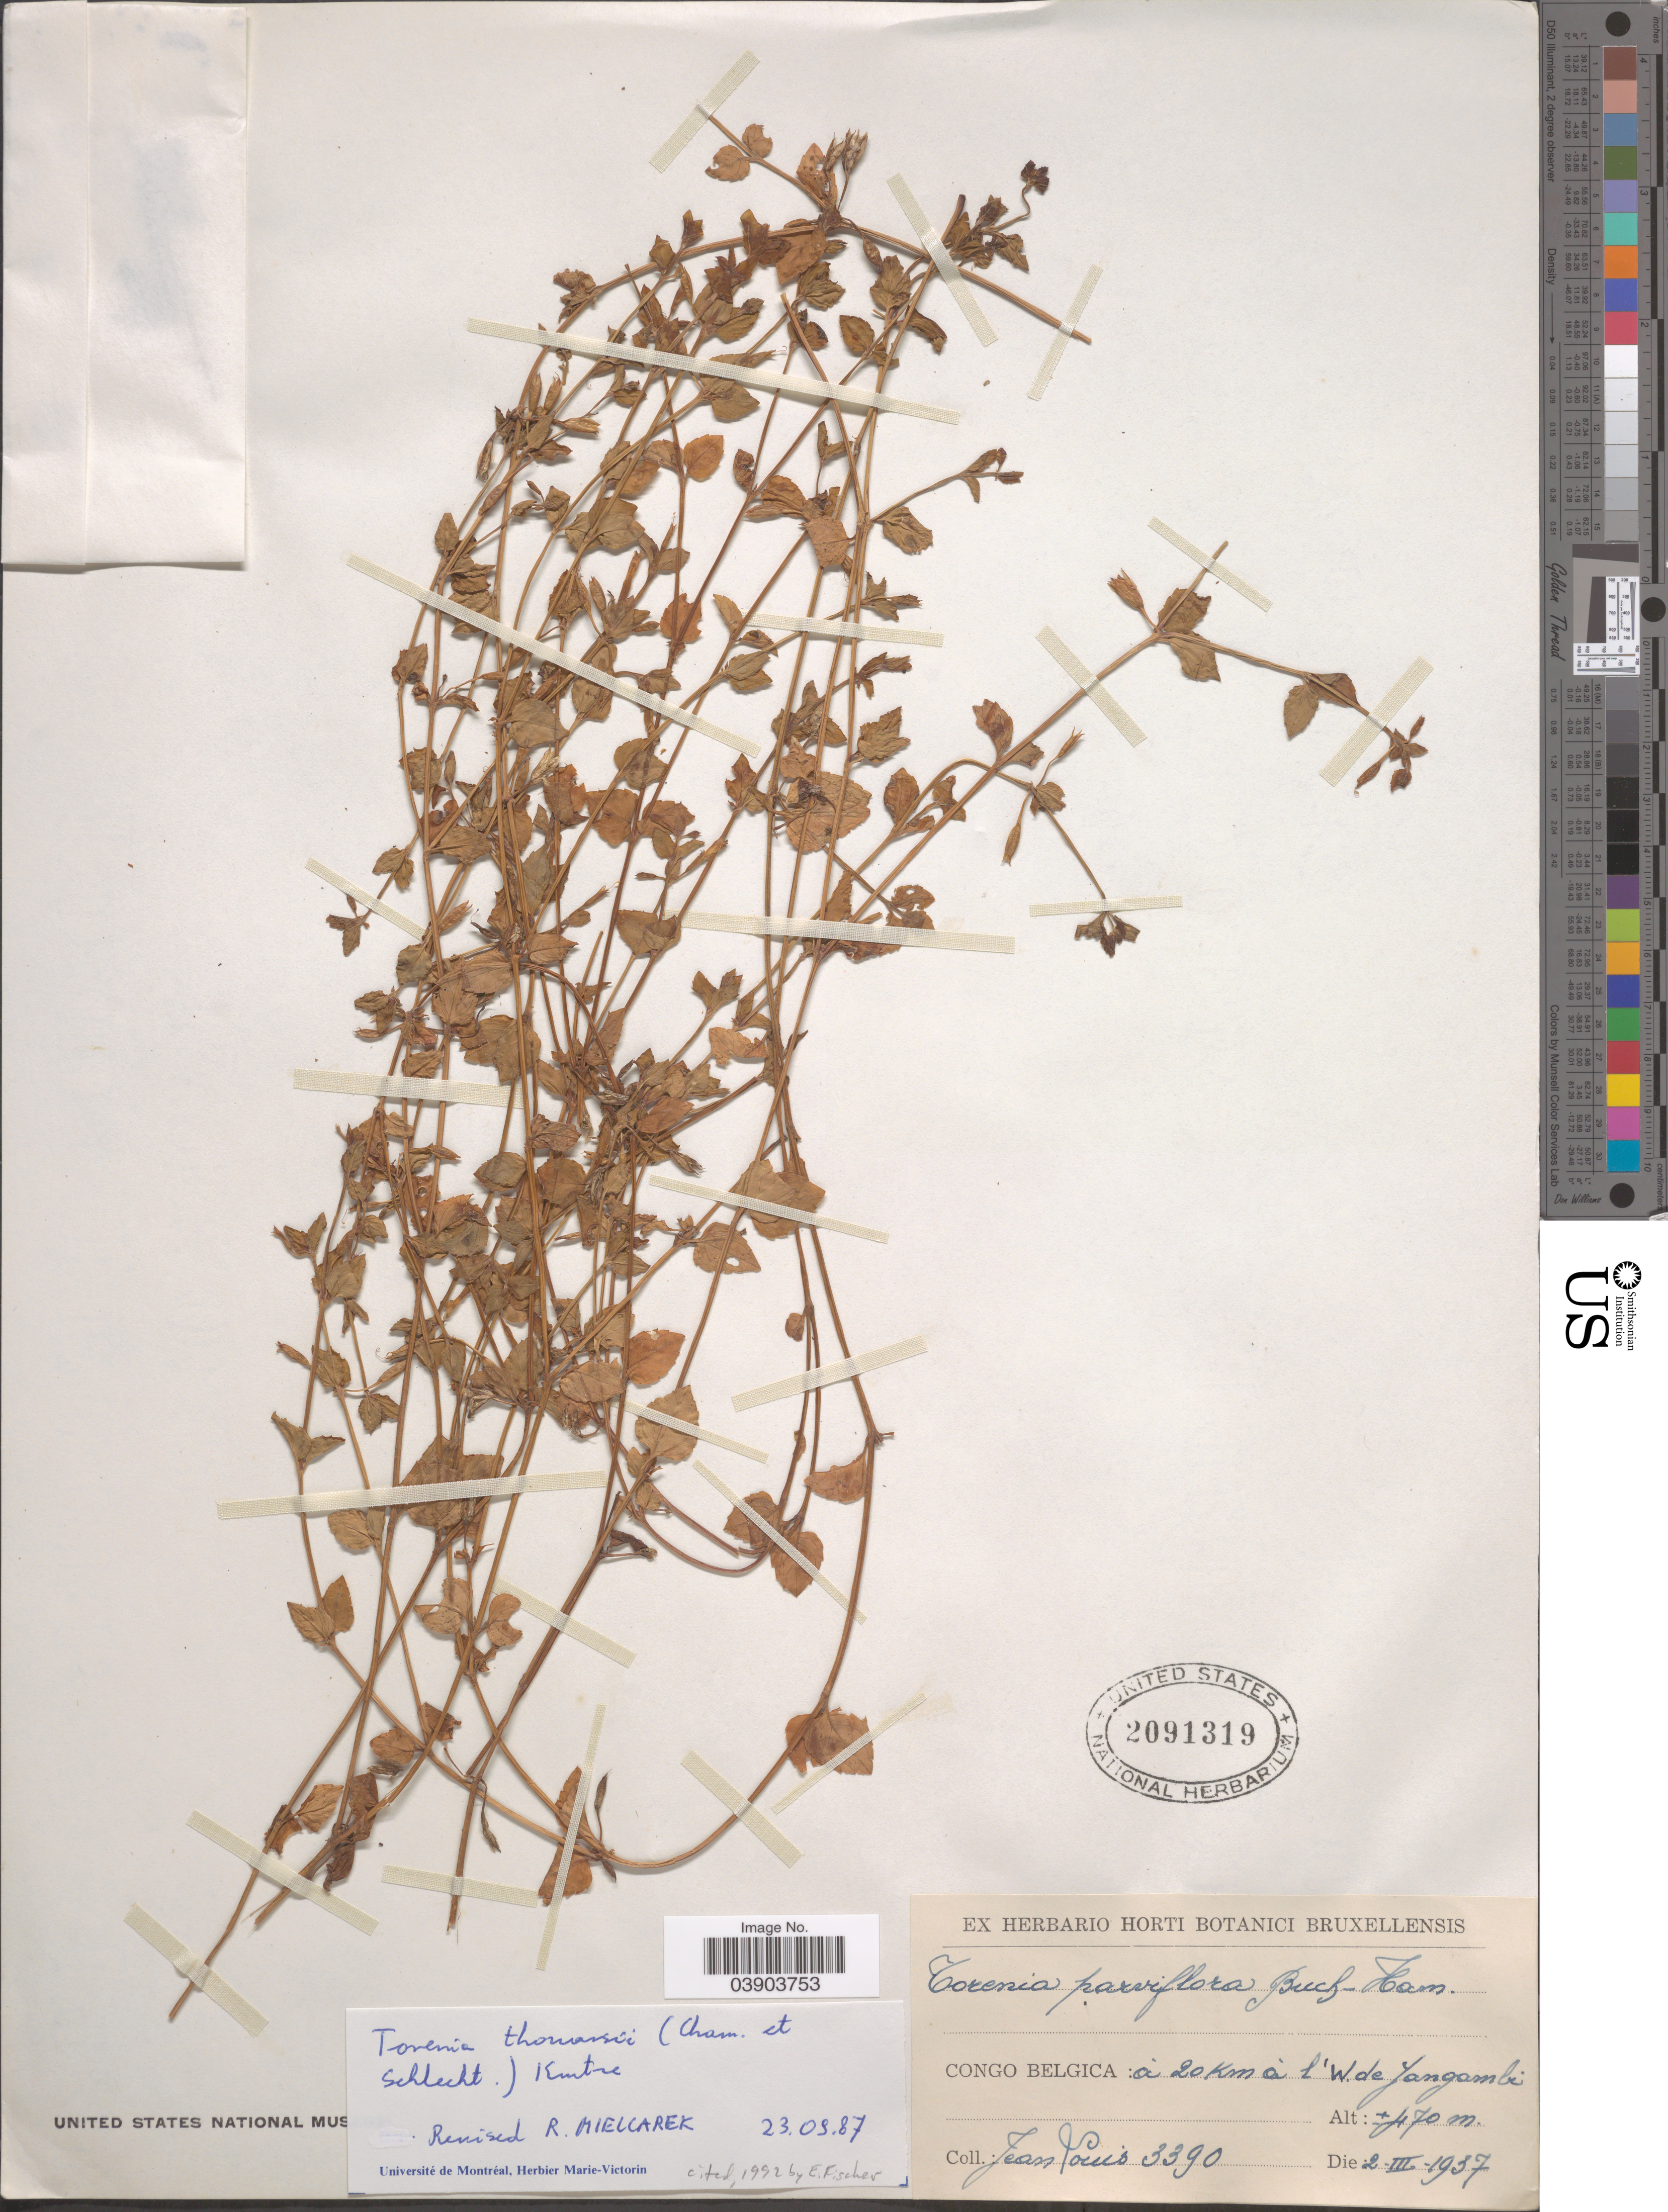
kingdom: Plantae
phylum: Tracheophyta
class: Magnoliopsida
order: Lamiales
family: Linderniaceae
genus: Torenia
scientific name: Torenia thouarsii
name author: (Cham. & Schltdl.) Kuntze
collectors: J. Louis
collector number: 3390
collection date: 1937-03-02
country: Congo, Democratic Republic of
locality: Congo Belgica: à 29 Km à l' W. de Jangambi.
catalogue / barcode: US 2091319